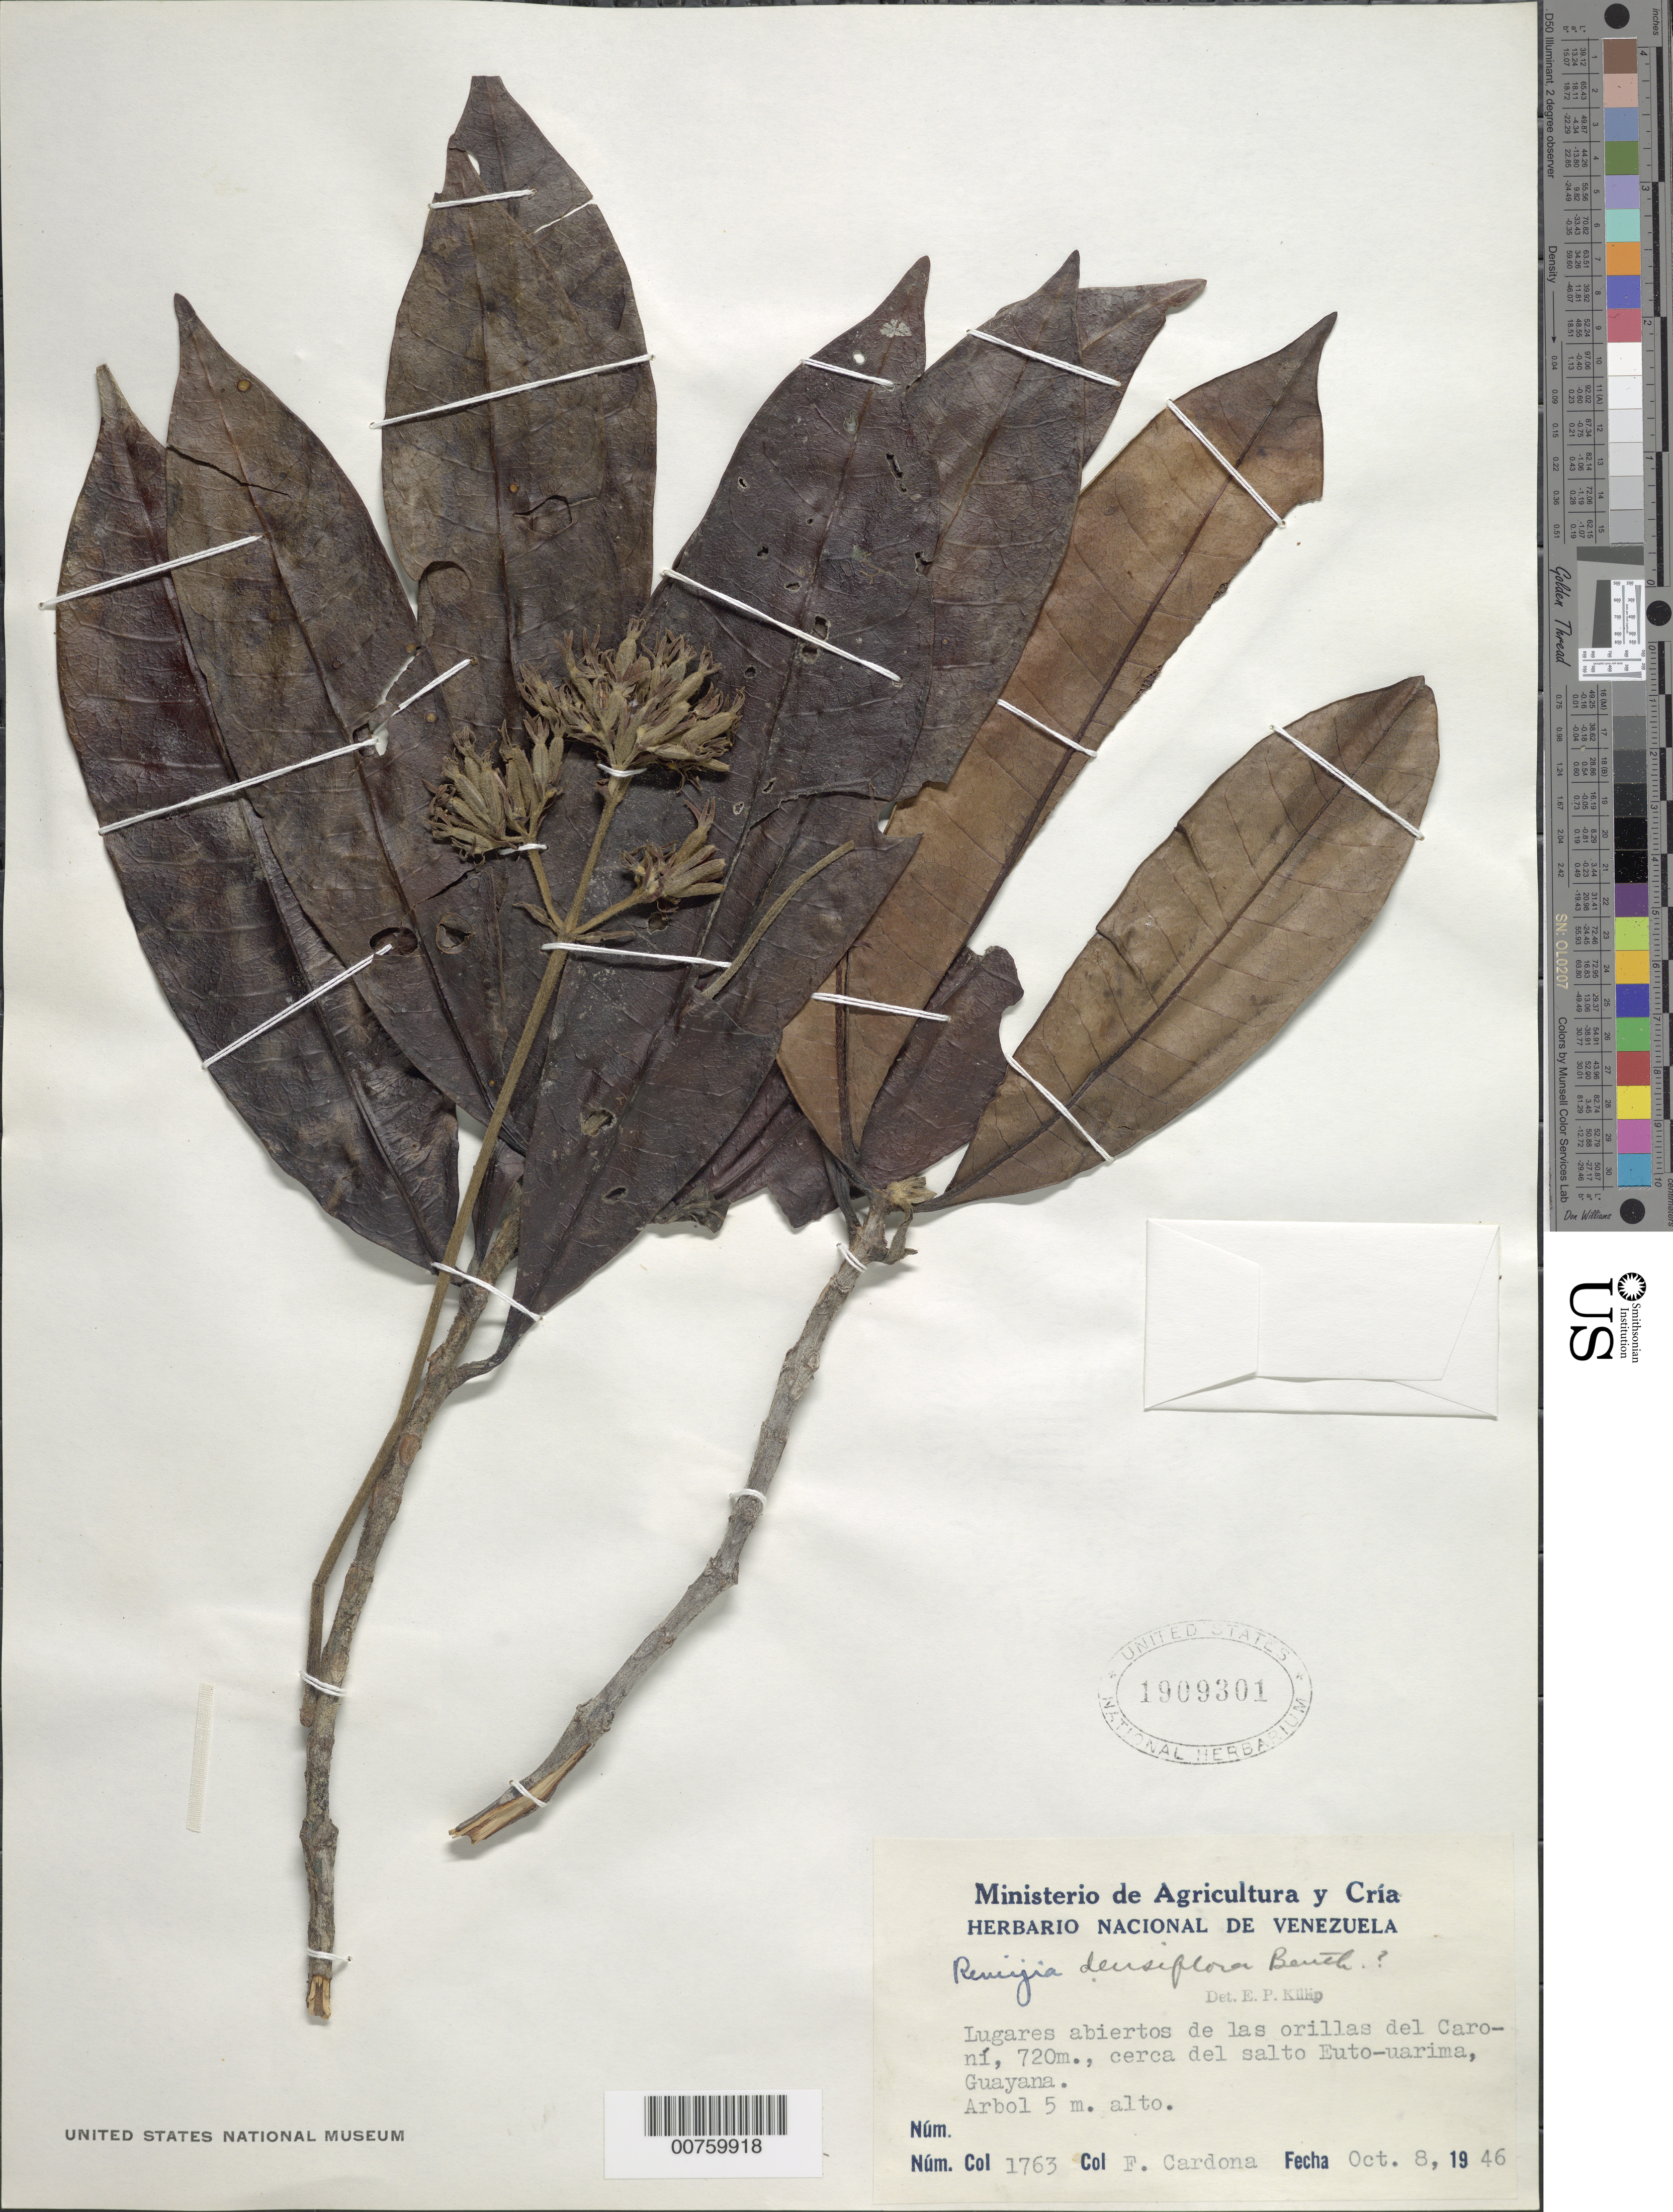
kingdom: Plantae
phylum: Tracheophyta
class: Magnoliopsida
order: Gentianales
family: Rubiaceae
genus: Remijia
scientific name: Remijia densiflora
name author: Benth.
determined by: Killip, Ellsworth P.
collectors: F. Cardona Puig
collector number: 1763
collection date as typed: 8-Oct-46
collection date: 1946-10-08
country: Venezuela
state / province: Bolívar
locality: Salto Euto-uarima, Río Caroní, Guayana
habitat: Lugares abiertos de las orillas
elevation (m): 720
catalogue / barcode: US 1909301